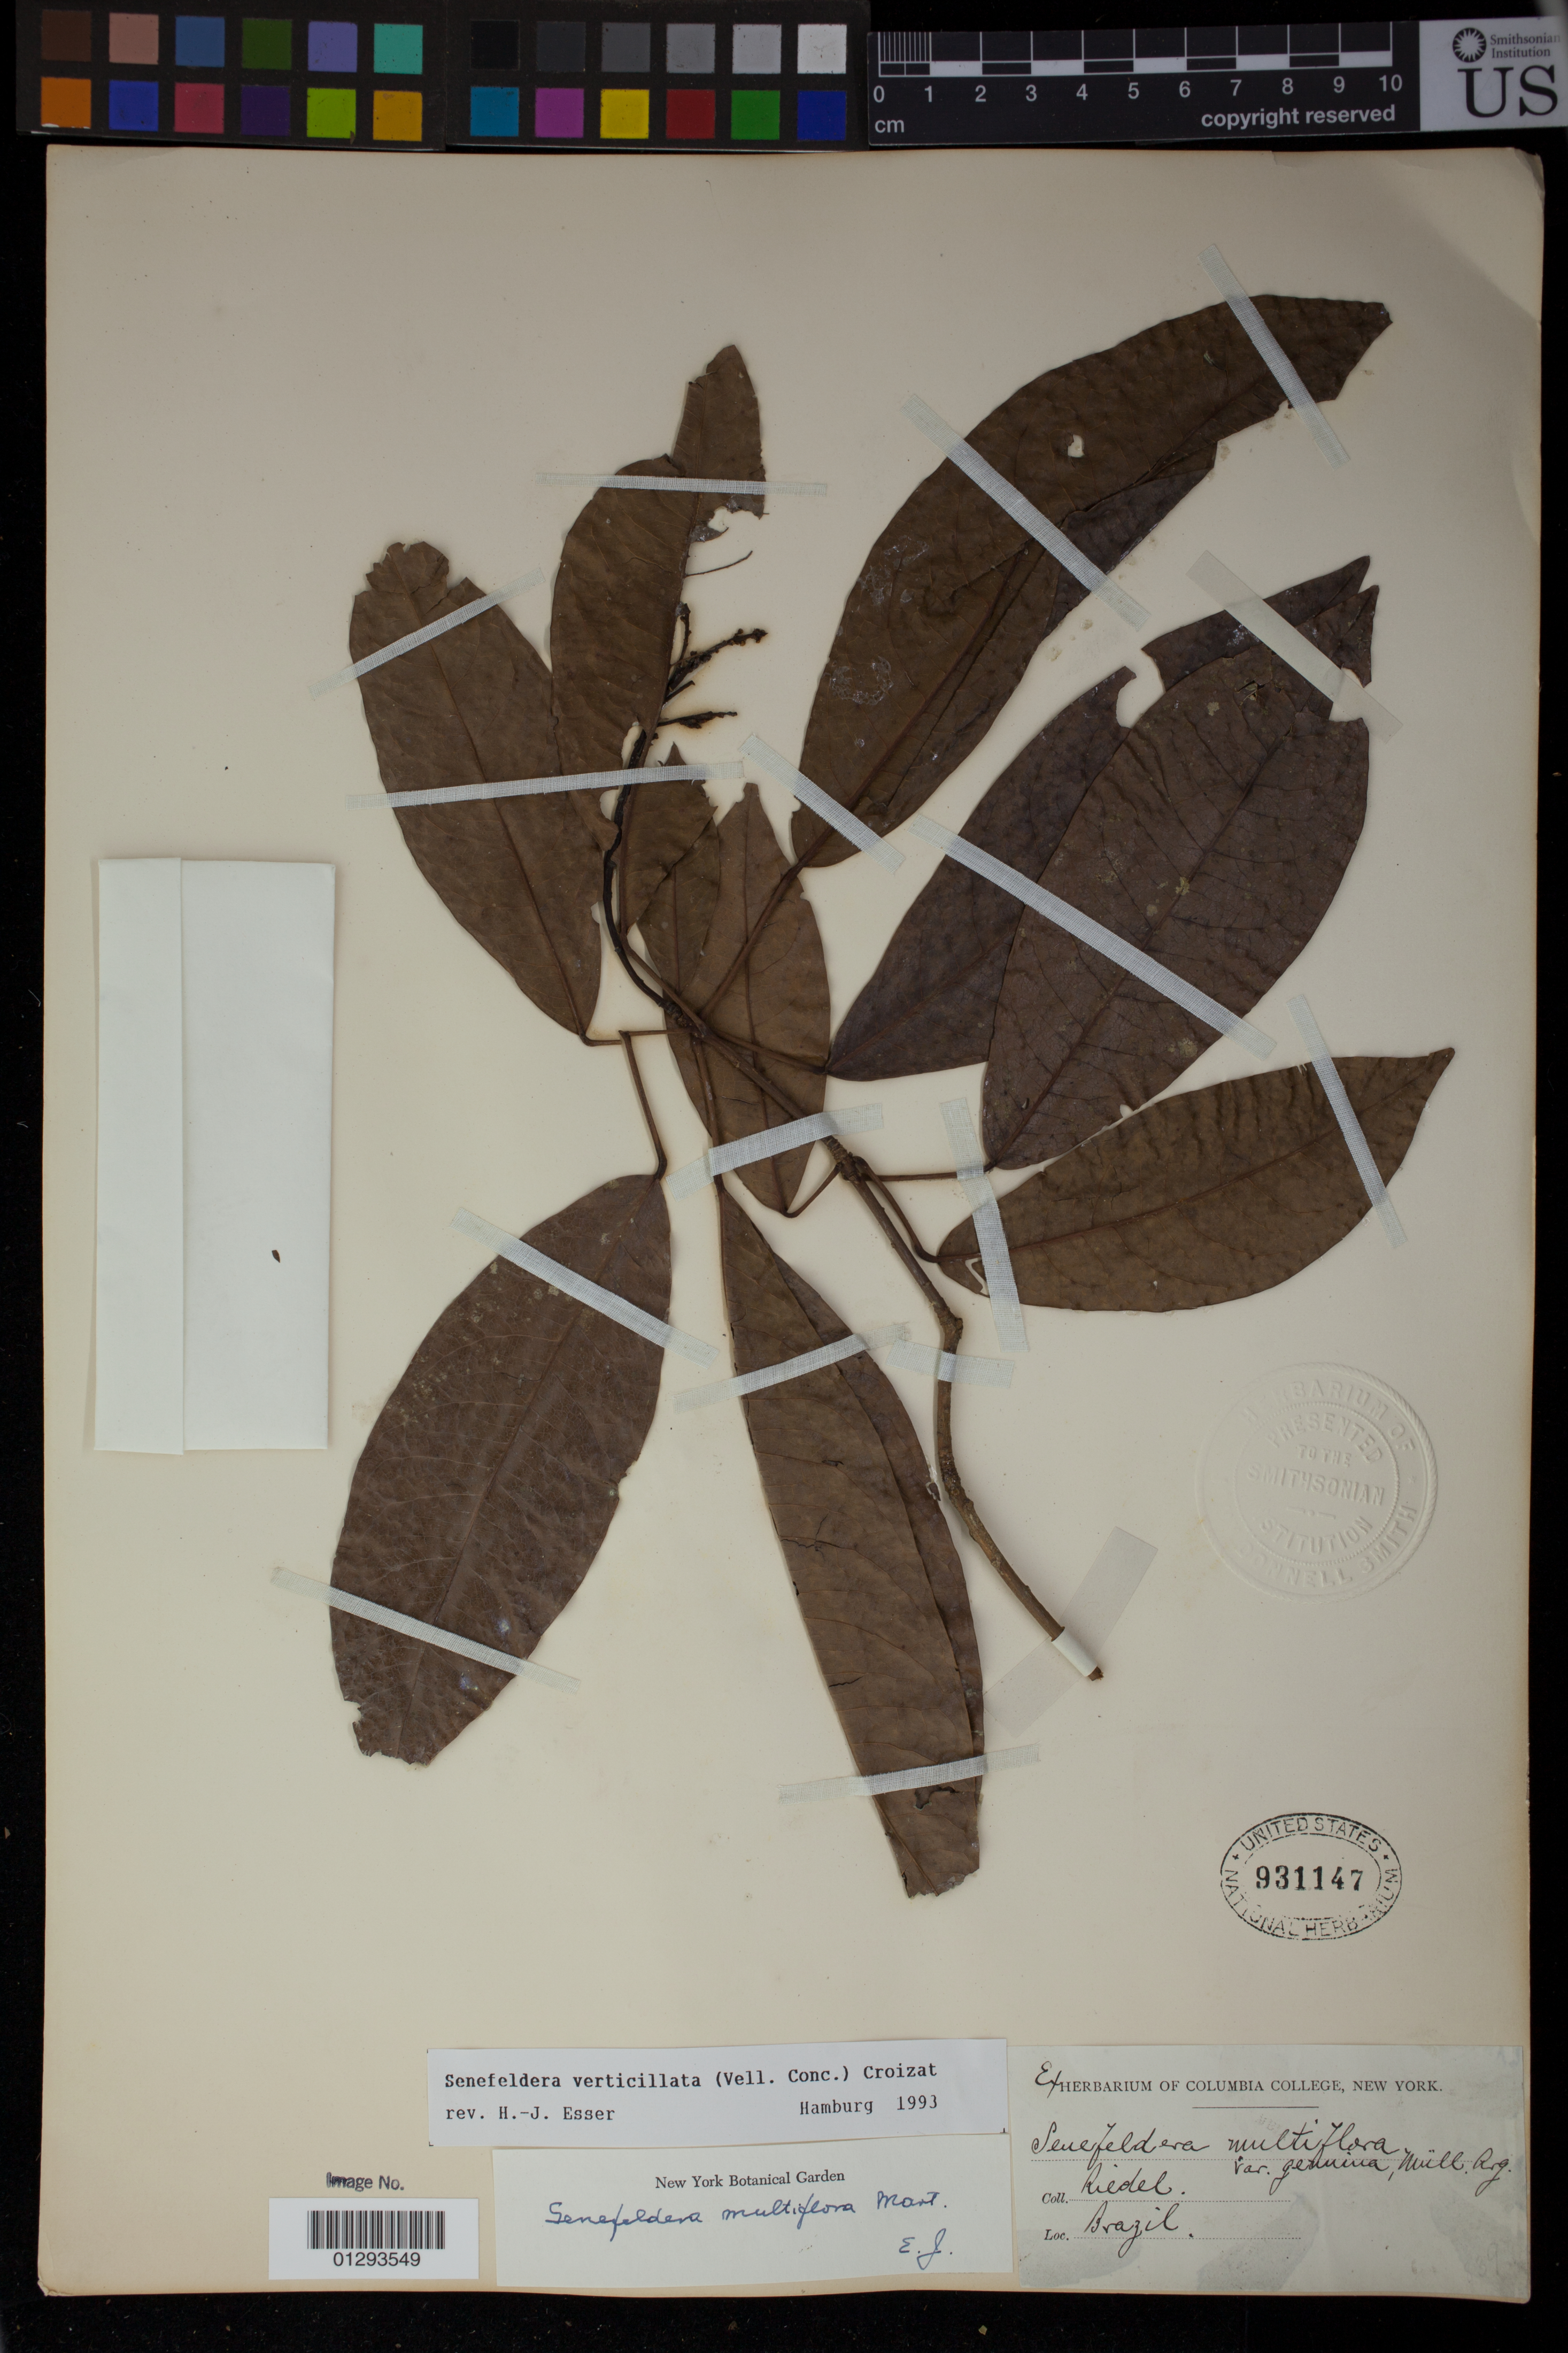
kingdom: Plantae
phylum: Tracheophyta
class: Magnoliopsida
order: Malpighiales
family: Euphorbiaceae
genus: Senefeldera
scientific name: Senefeldera verticillata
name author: (Vell.) Croizat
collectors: Riedel, --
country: Brazil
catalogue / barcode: US 931147